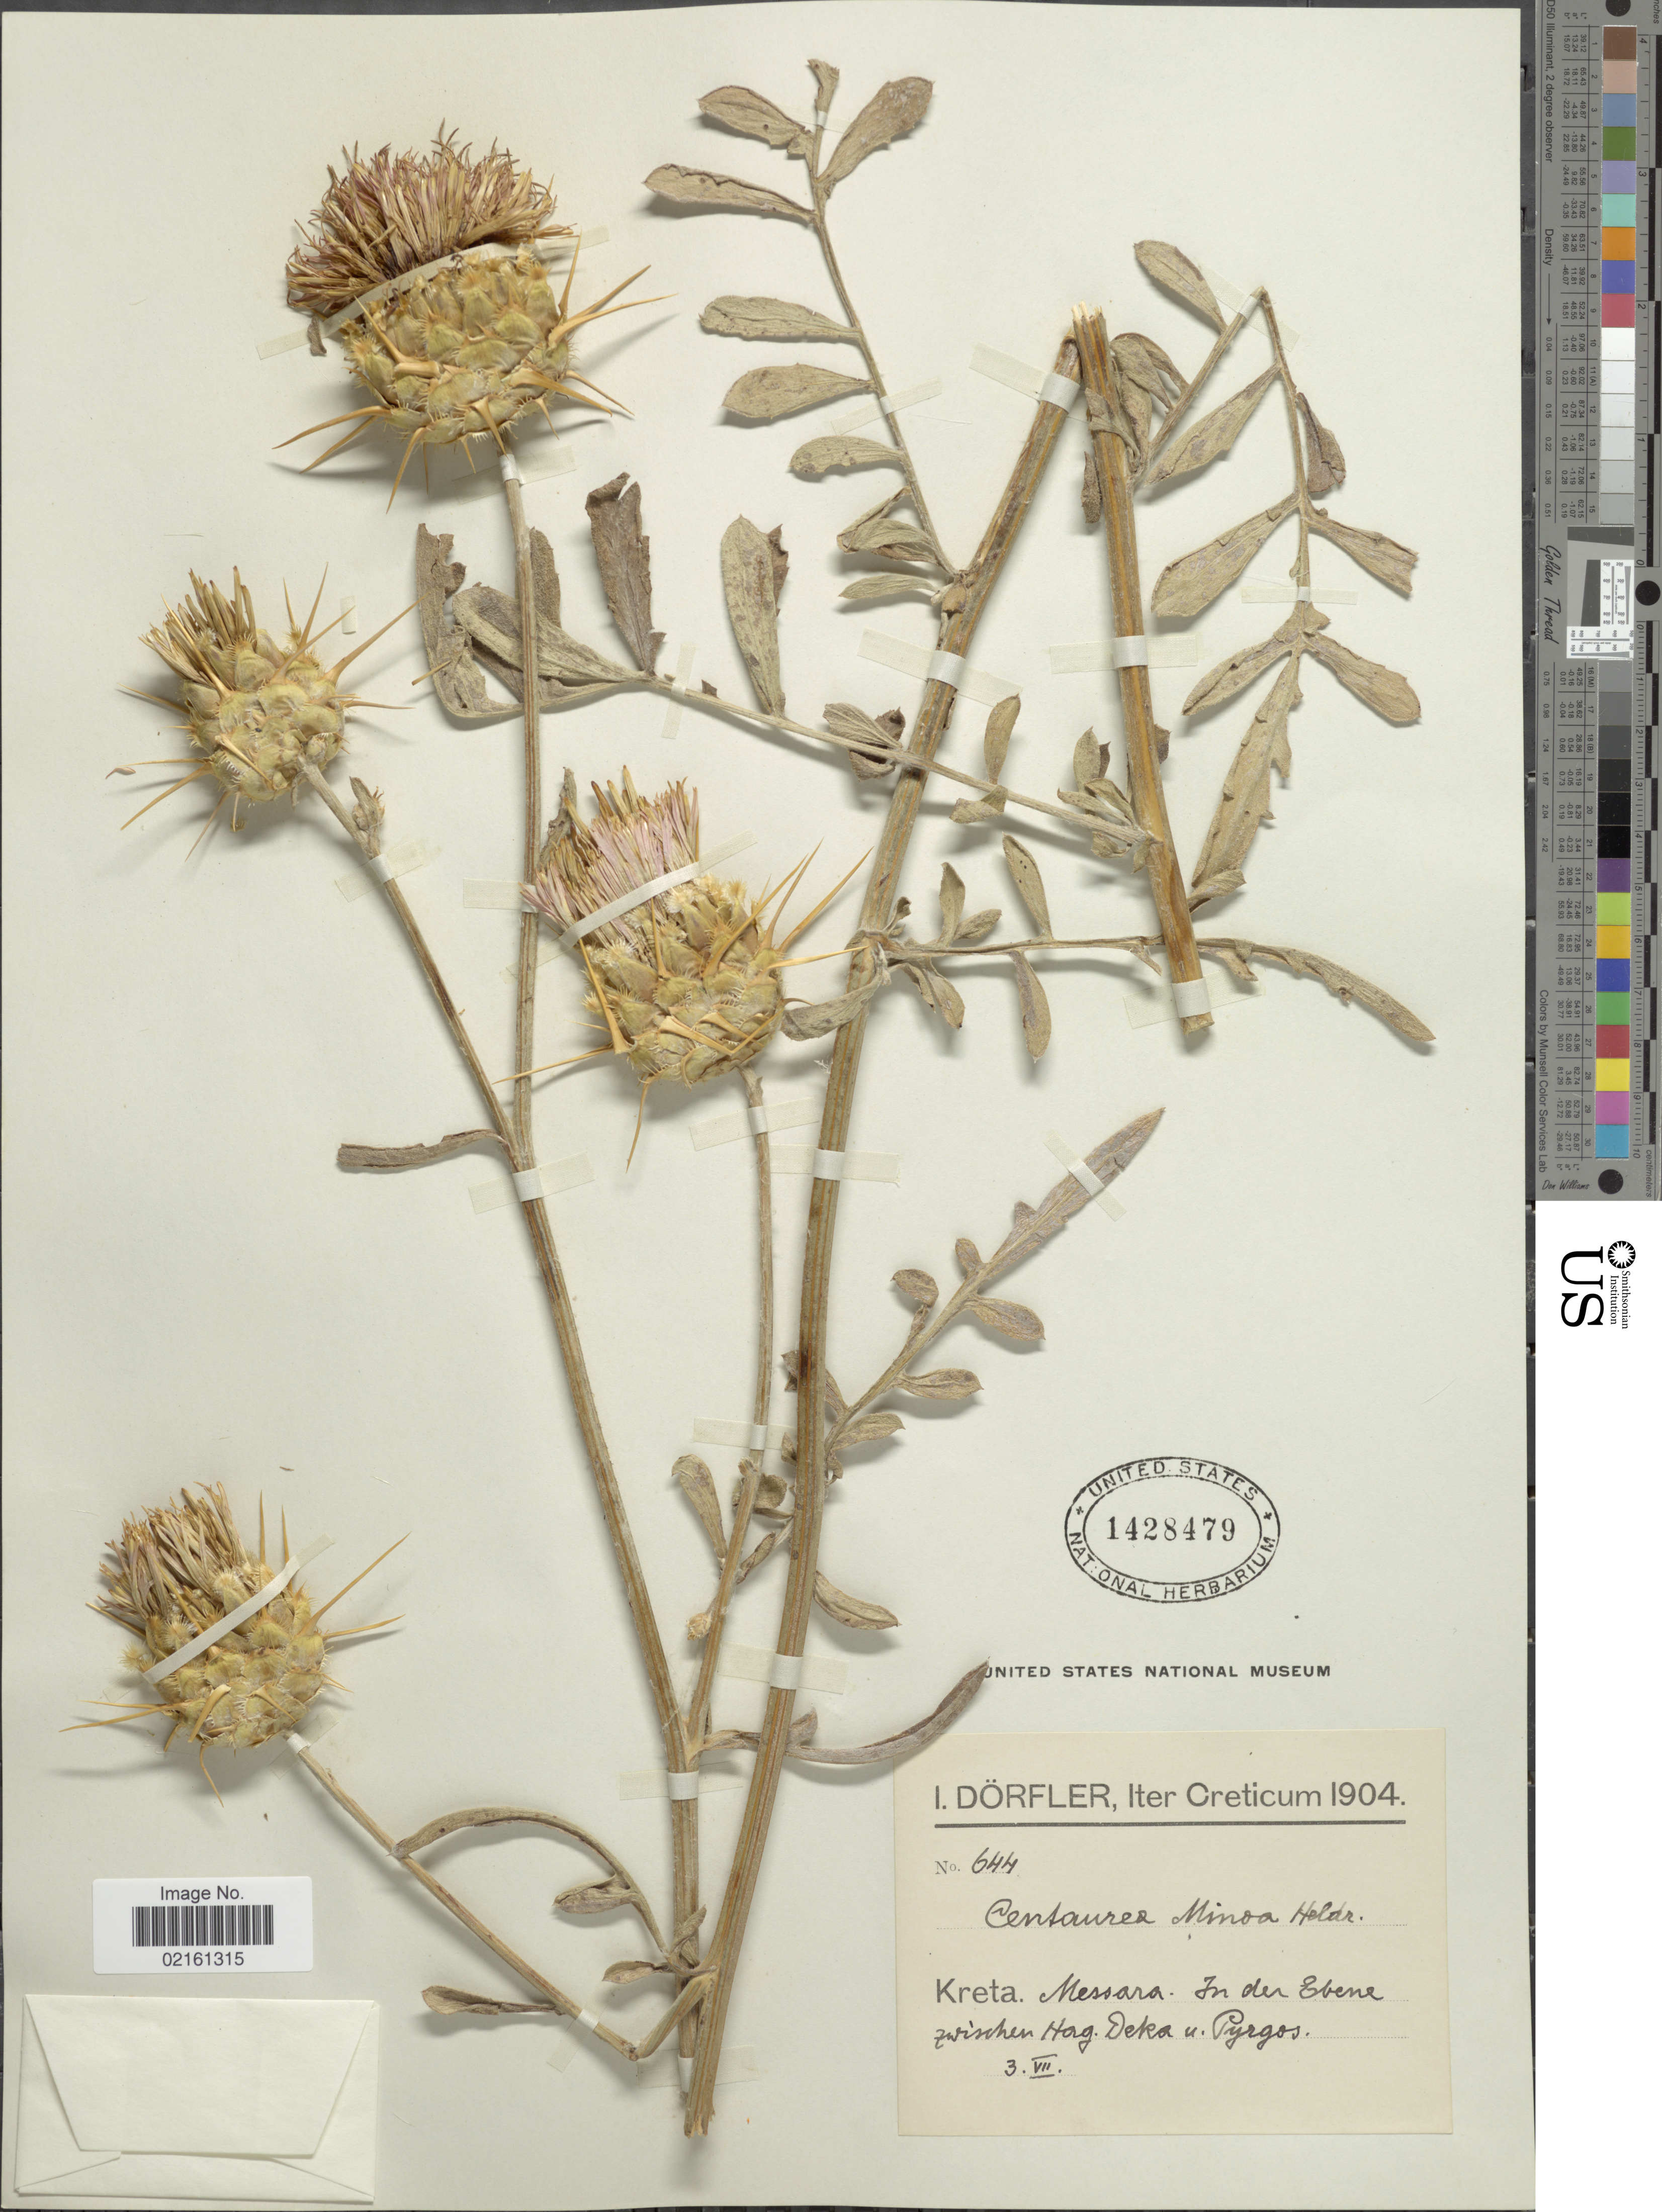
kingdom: Plantae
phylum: Tracheophyta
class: Magnoliopsida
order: Asterales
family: Asteraceae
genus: Centaurea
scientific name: Centaurea minoa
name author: Heldr. ex Boiss.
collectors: I. Dörfler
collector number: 644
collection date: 1904-07-03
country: Greece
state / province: Crete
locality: Creticum, Kreta, Messara, in der Ebene zwischen Hag. deka u. Pyrgos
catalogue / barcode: US 1428479